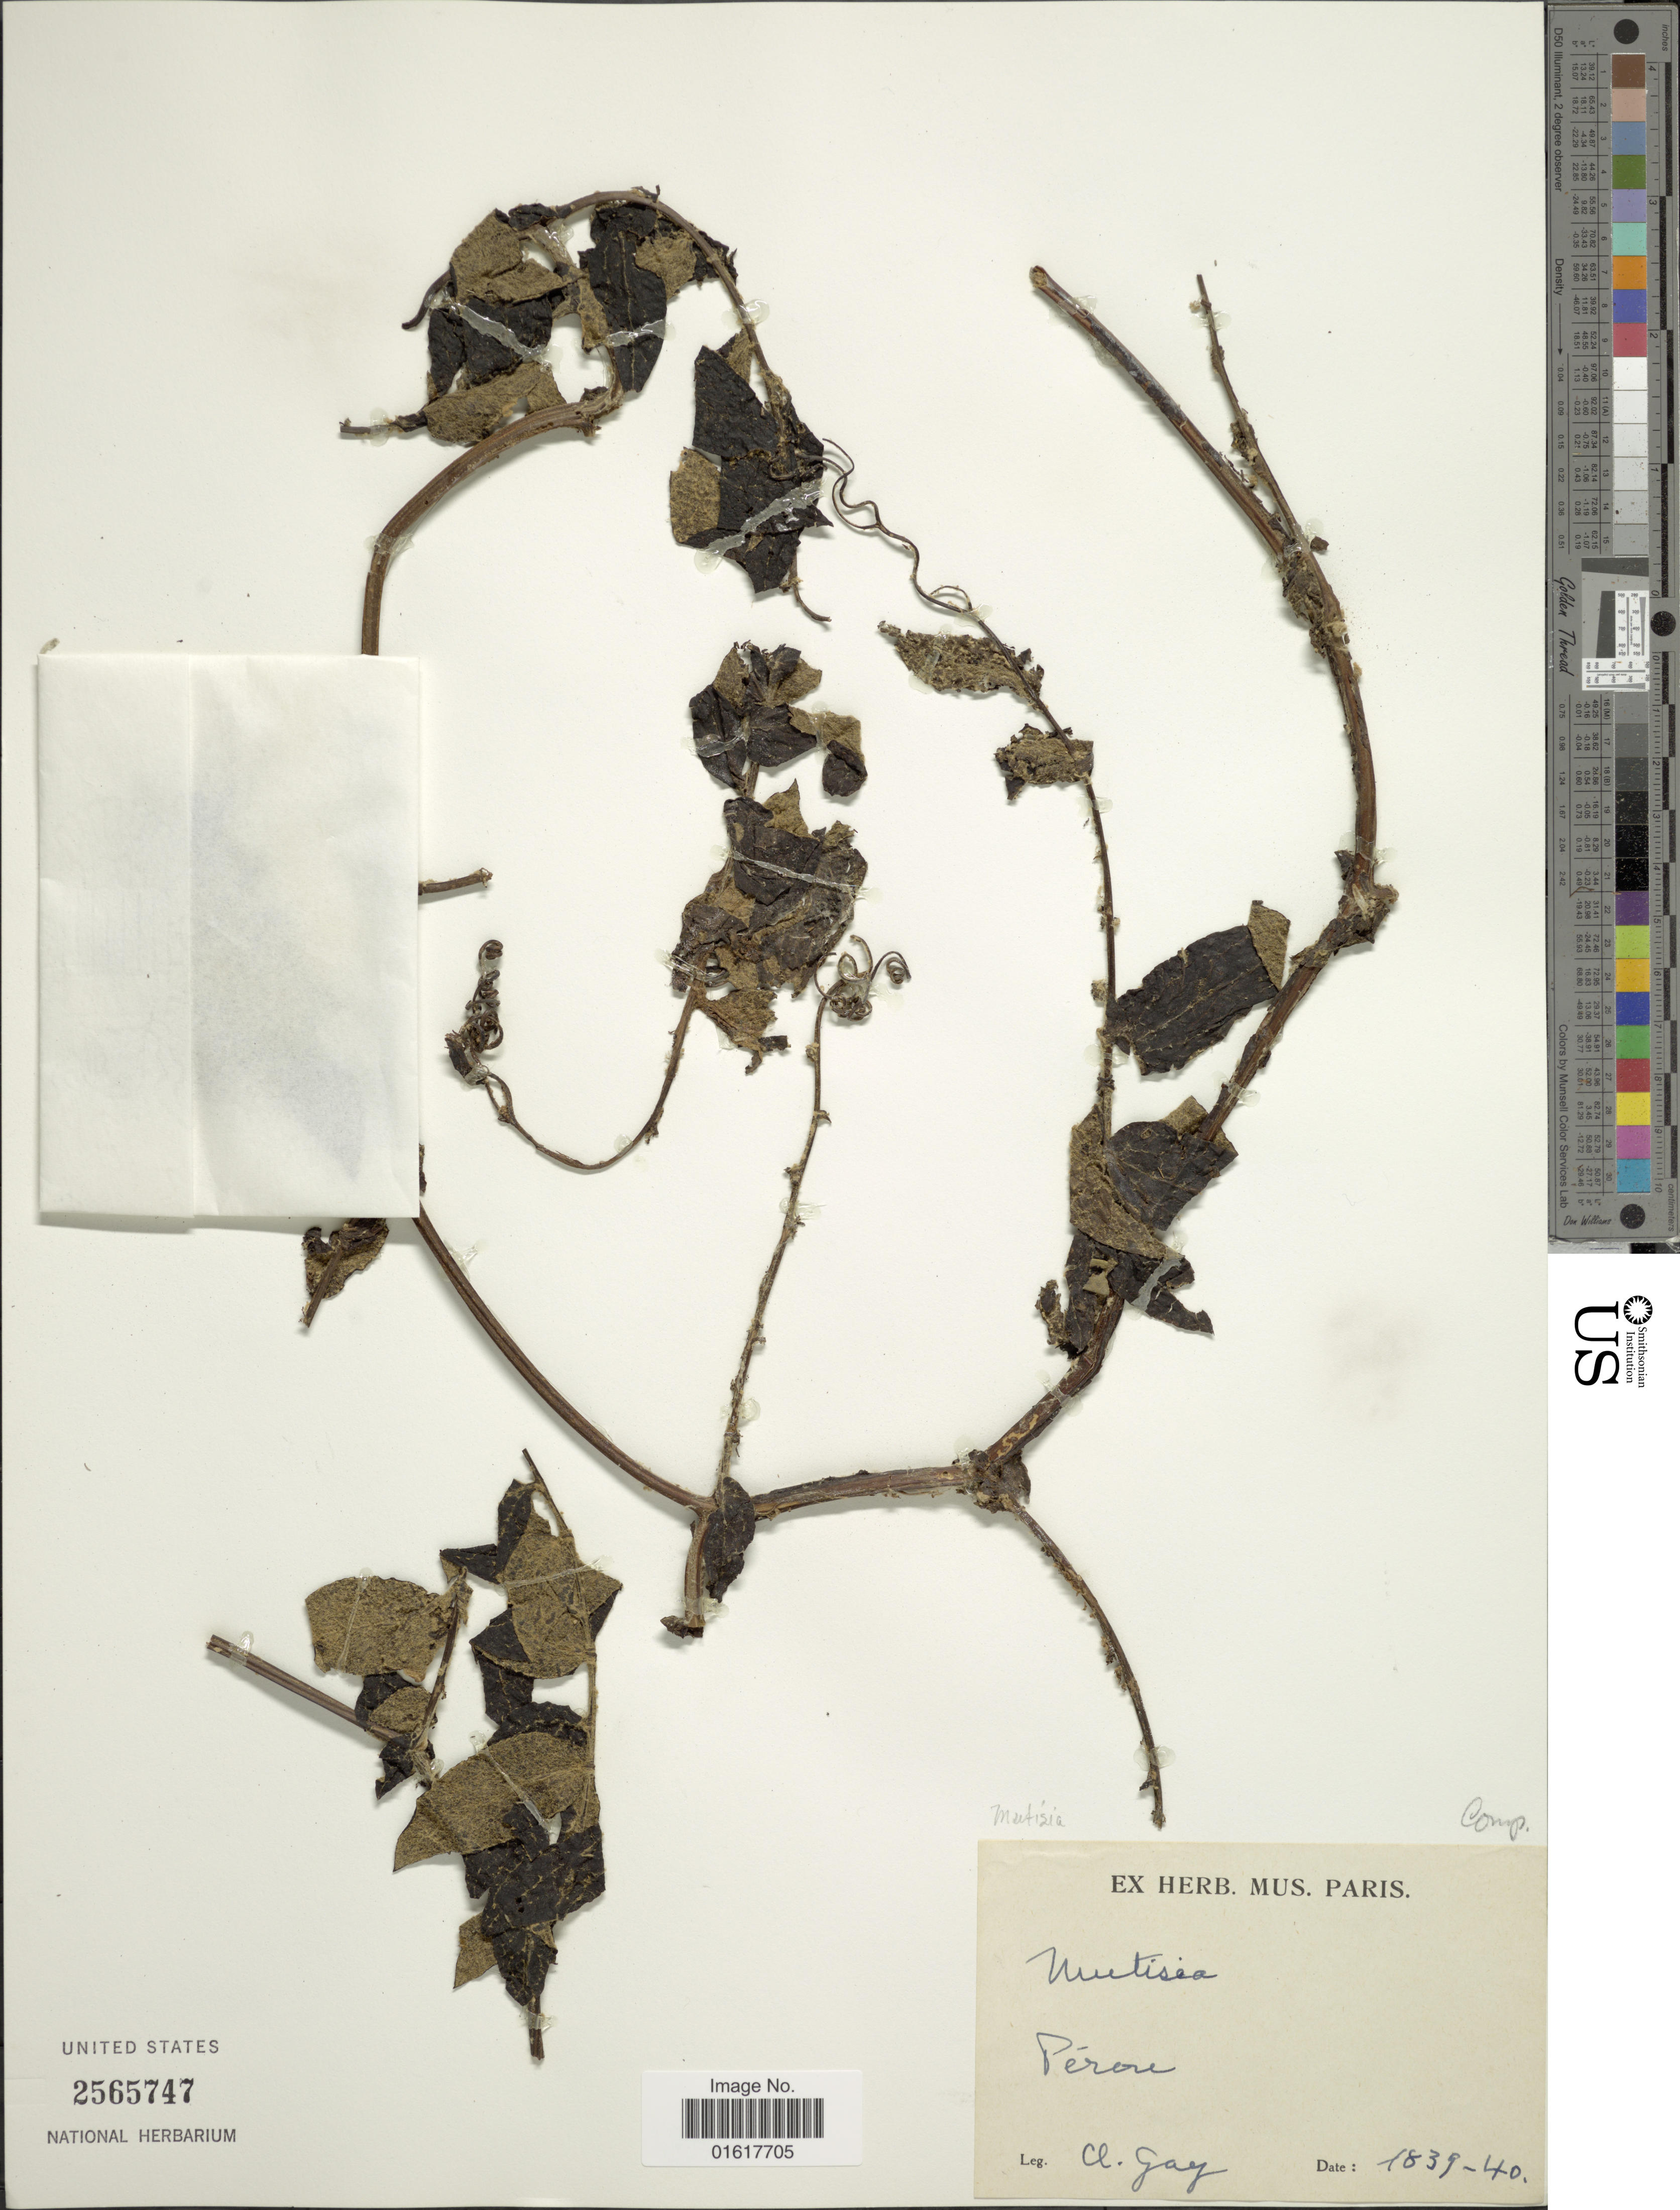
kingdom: Plantae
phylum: Tracheophyta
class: Magnoliopsida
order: Asterales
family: Asteraceae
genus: Mutisia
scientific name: Mutisia sp.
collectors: C. Gay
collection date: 1839/1840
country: Peru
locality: Pérou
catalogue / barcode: US 2565747